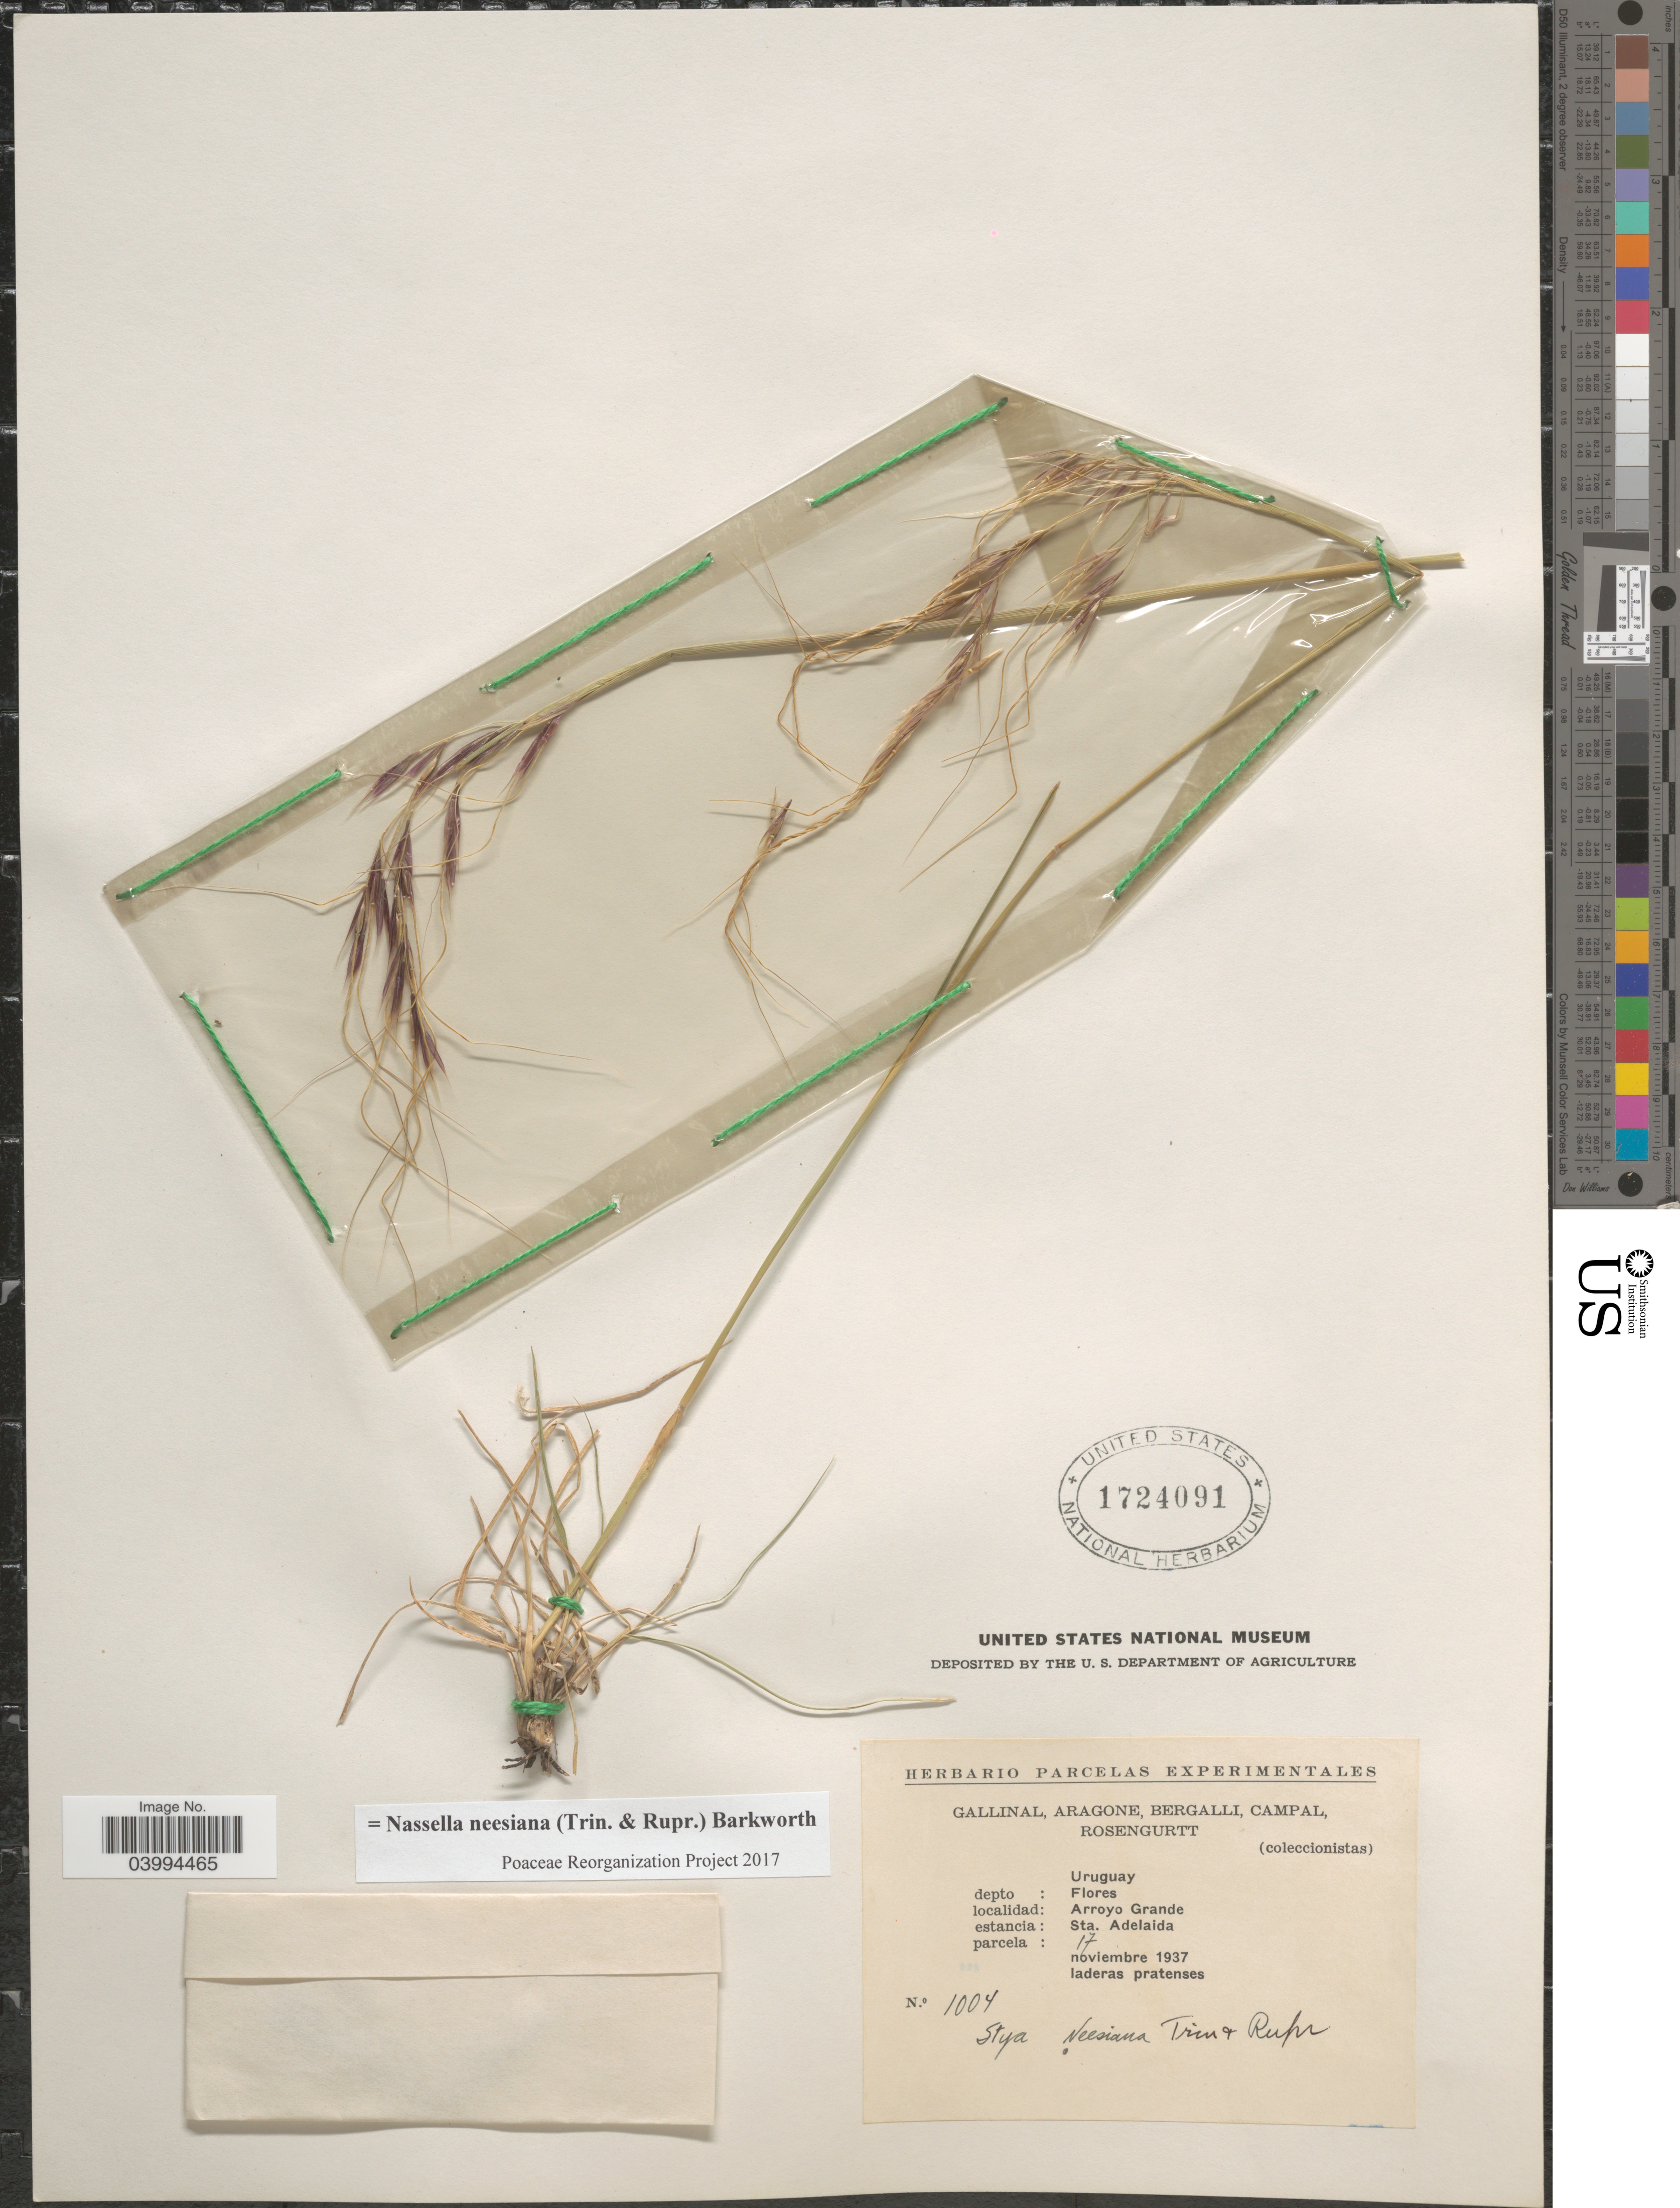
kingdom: Plantae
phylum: Tracheophyta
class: Liliopsida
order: Poales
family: Poaceae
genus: Nassella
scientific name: Nassella neesiana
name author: (Trin. & Rupr.) Barkworth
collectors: -. Gallinal, -- Aragone, -- Bergalli, -- Campal & Rosengurtt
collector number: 1004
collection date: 1937-11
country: Uruguay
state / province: Flores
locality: Depto: Flores. Arroyo Grande. Estancia: Sta. Adelaida. Parcela: 17.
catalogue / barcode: US 1724091